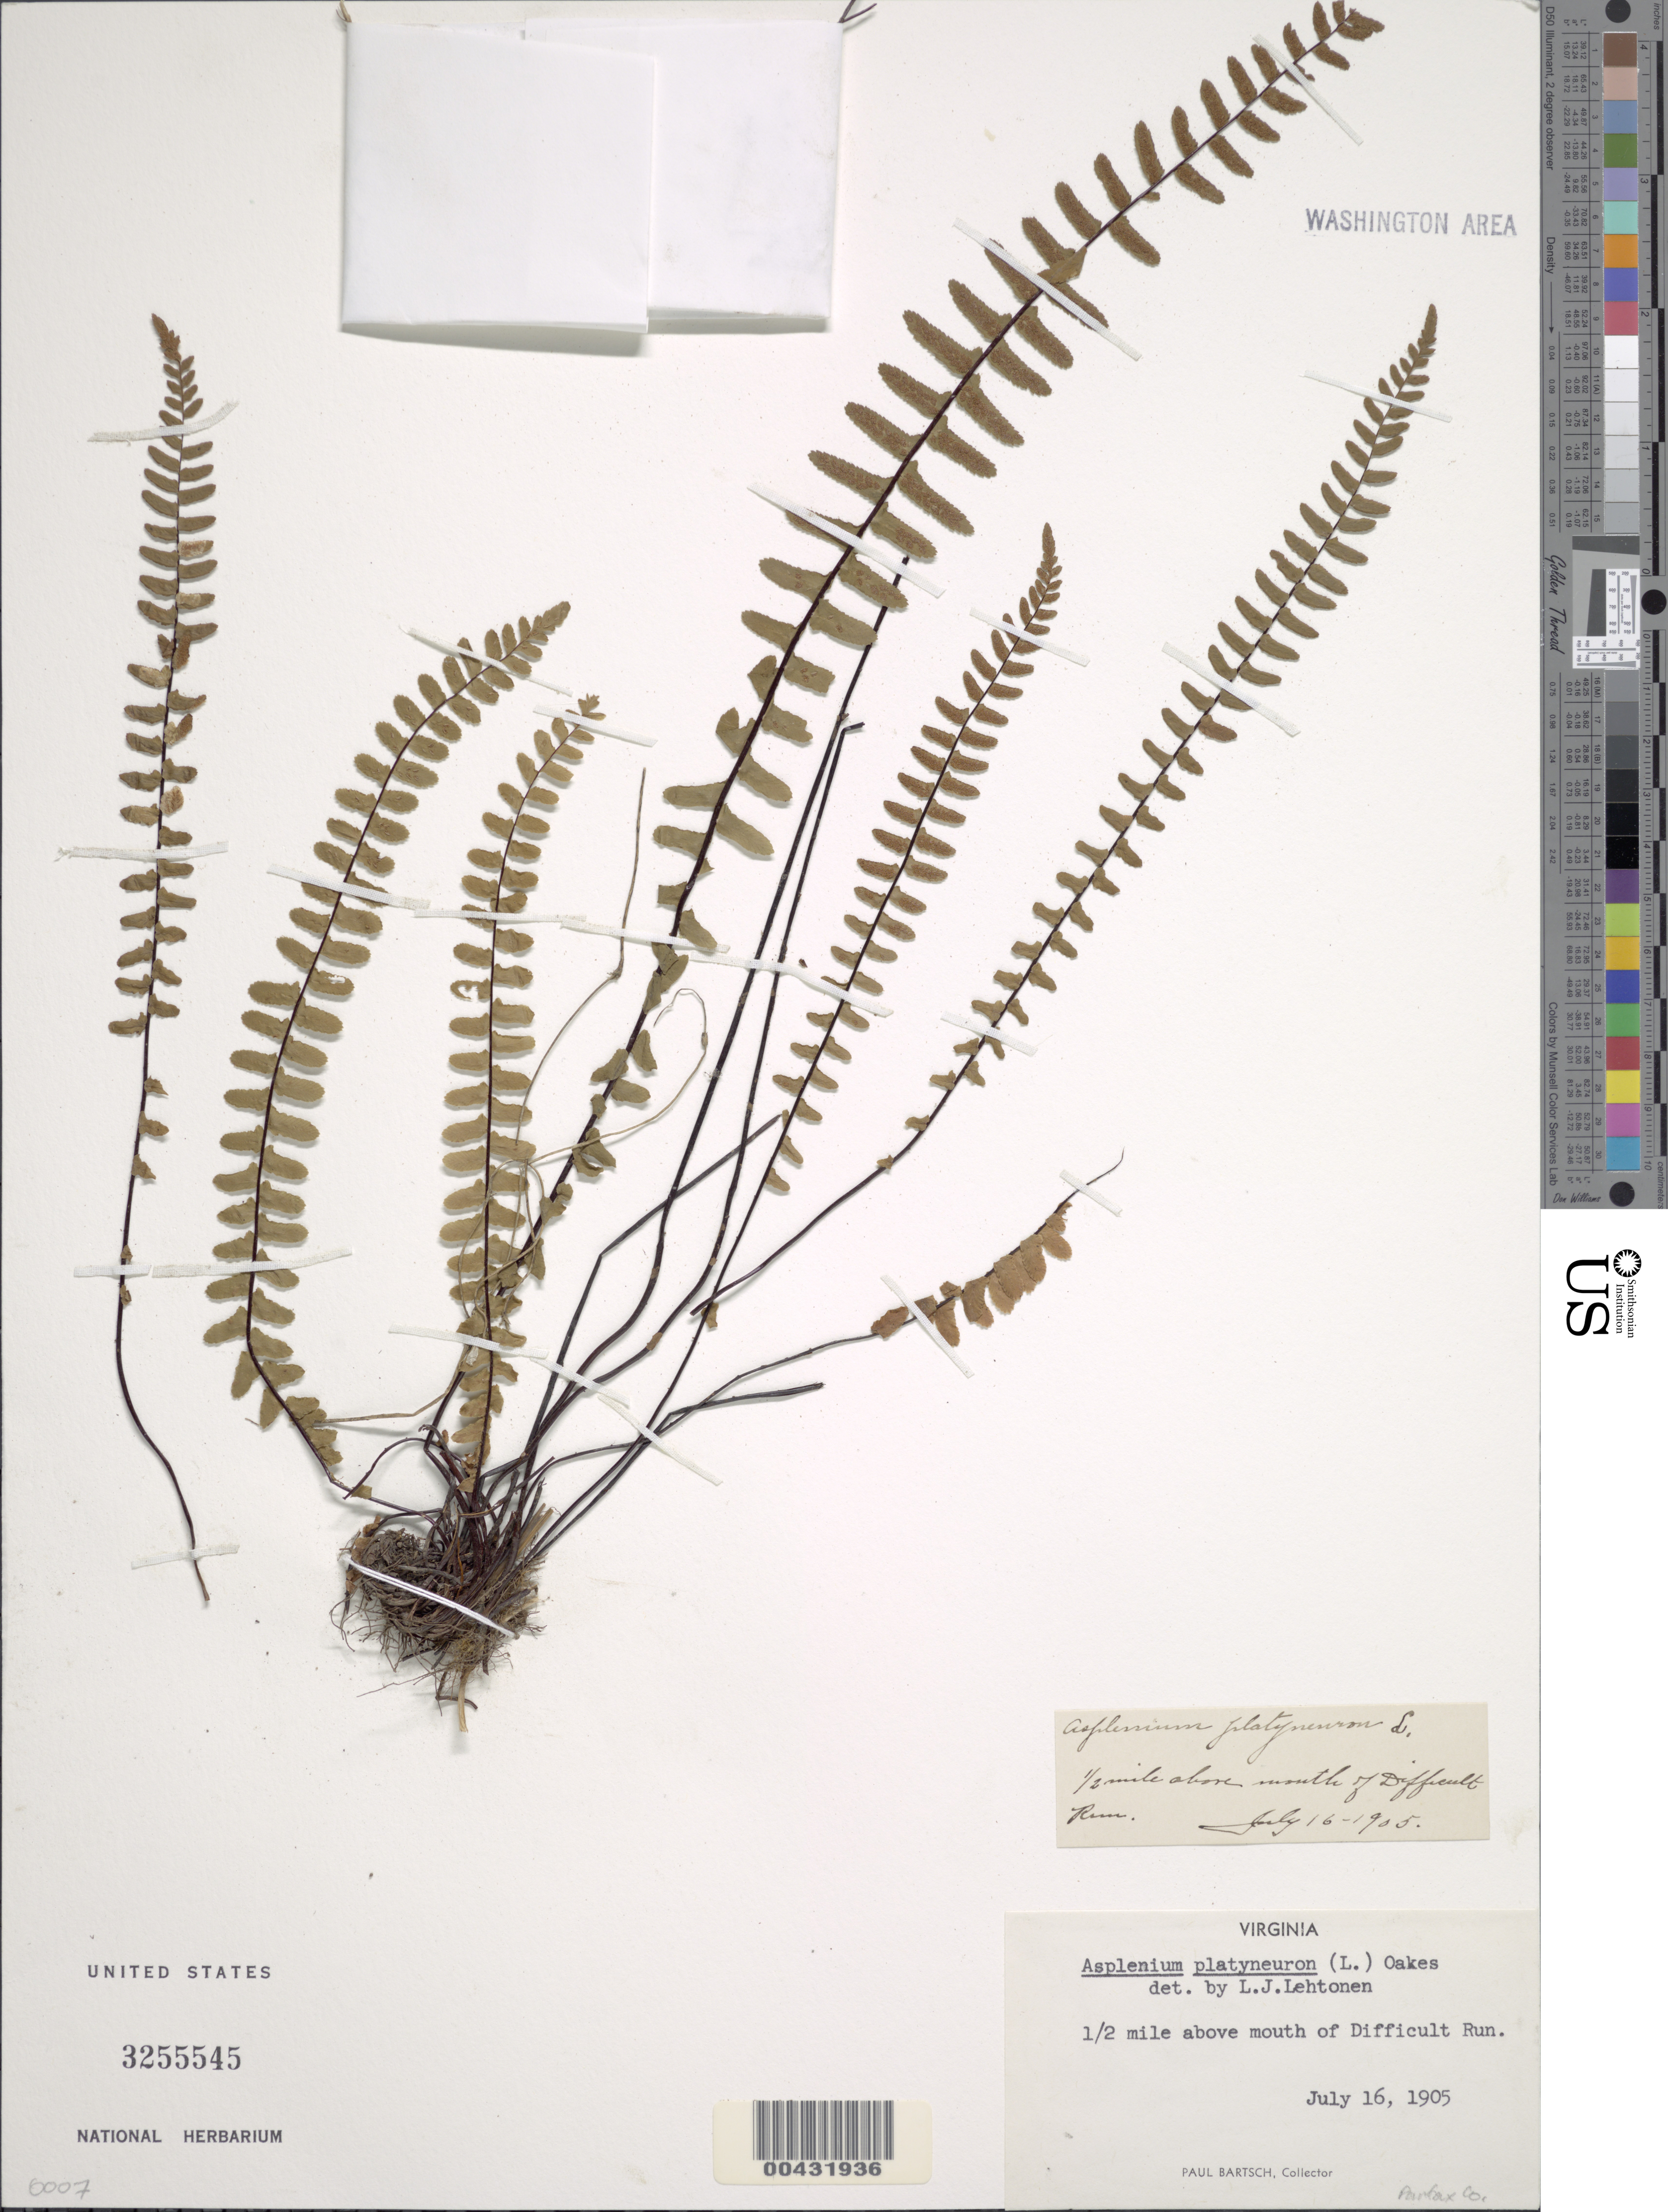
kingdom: Plantae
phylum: Tracheophyta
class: Polypodiopsida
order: Polypodiales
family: Aspleniaceae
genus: Asplenium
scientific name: Asplenium platyneuron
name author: (L.) Britton, Stearns & Poggenb.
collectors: P. Bartsch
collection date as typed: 16 Jul 1905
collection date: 1905-07-16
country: United States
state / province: Virginia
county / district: Fairfax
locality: Difficult Run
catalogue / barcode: US 3255545